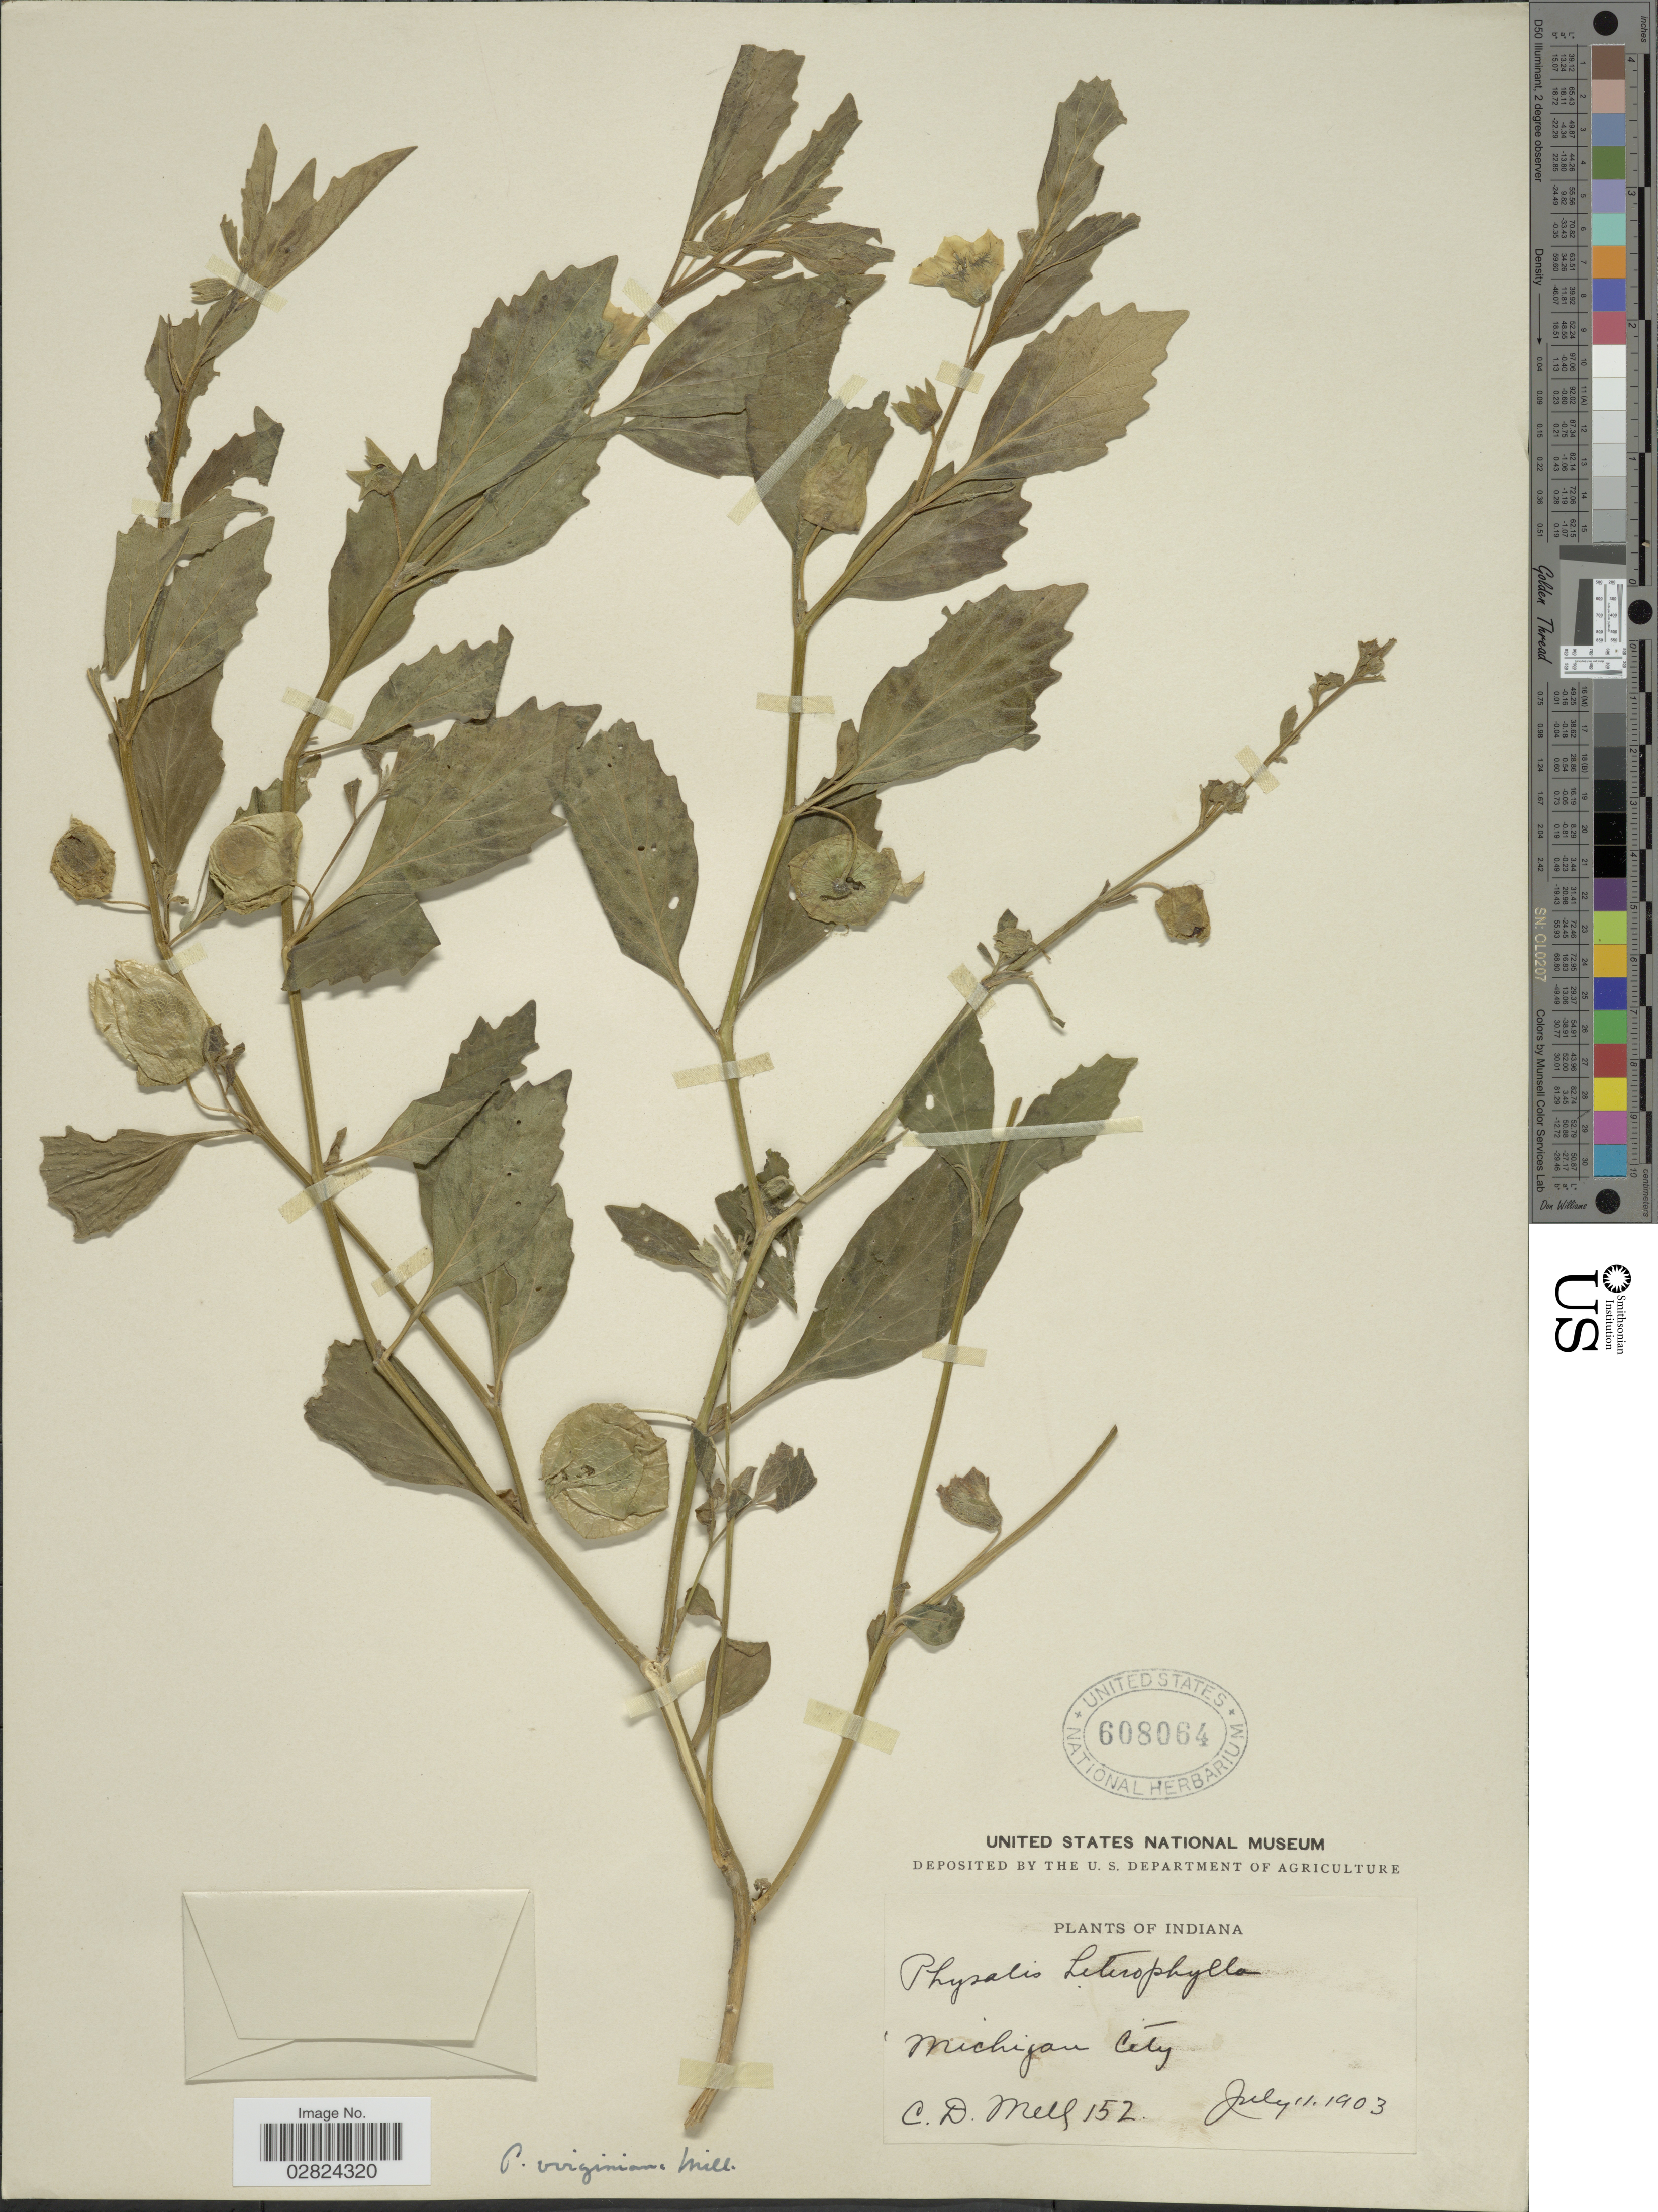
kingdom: Plantae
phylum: Tracheophyta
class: Magnoliopsida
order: Solanales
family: Solanaceae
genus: Physalis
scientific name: Physalis virginiana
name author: Mill.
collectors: C. D. Mell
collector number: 152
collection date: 1903-07-11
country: United States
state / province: Indiana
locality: Michigan City.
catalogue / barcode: US 608064